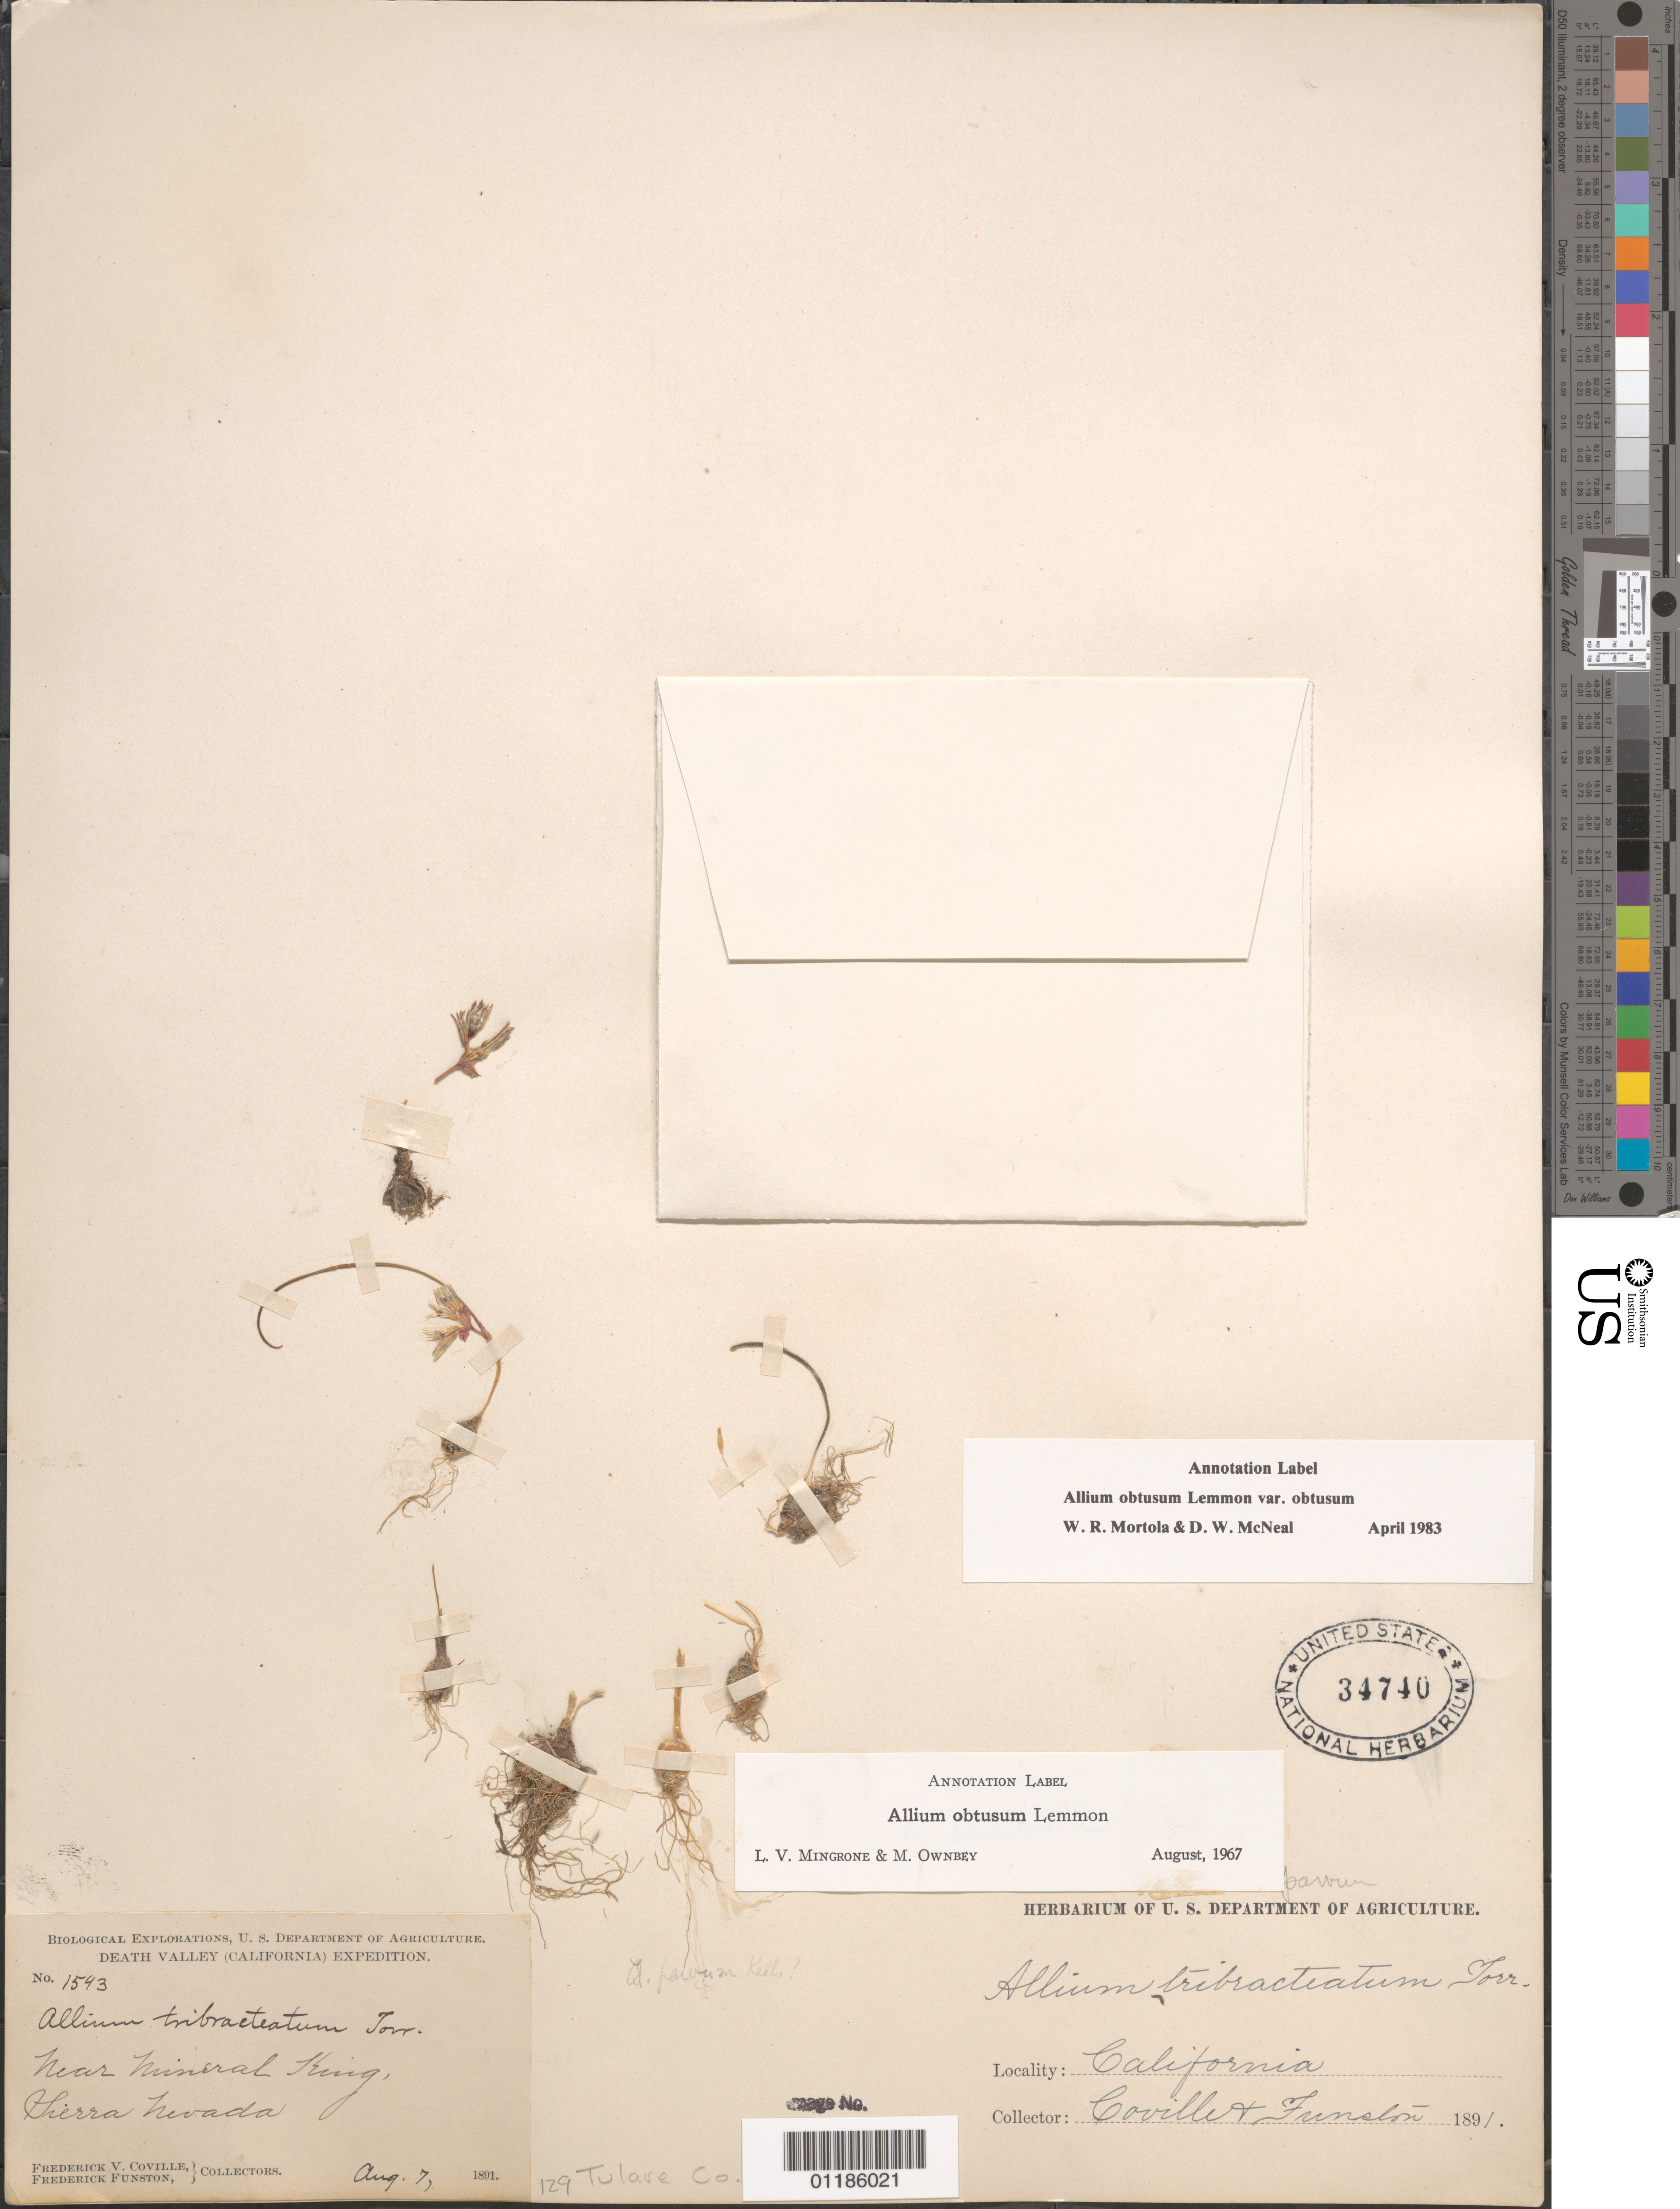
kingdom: Plantae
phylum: Tracheophyta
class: Liliopsida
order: Asparagales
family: Amaryllidaceae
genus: Allium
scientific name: Allium obtusum var. obtusum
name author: Lemmon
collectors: F. V. Coville & F. Funston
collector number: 1543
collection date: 1891-08-07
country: United States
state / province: California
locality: near Mineral King, Sierra Nevada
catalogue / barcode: US 34740